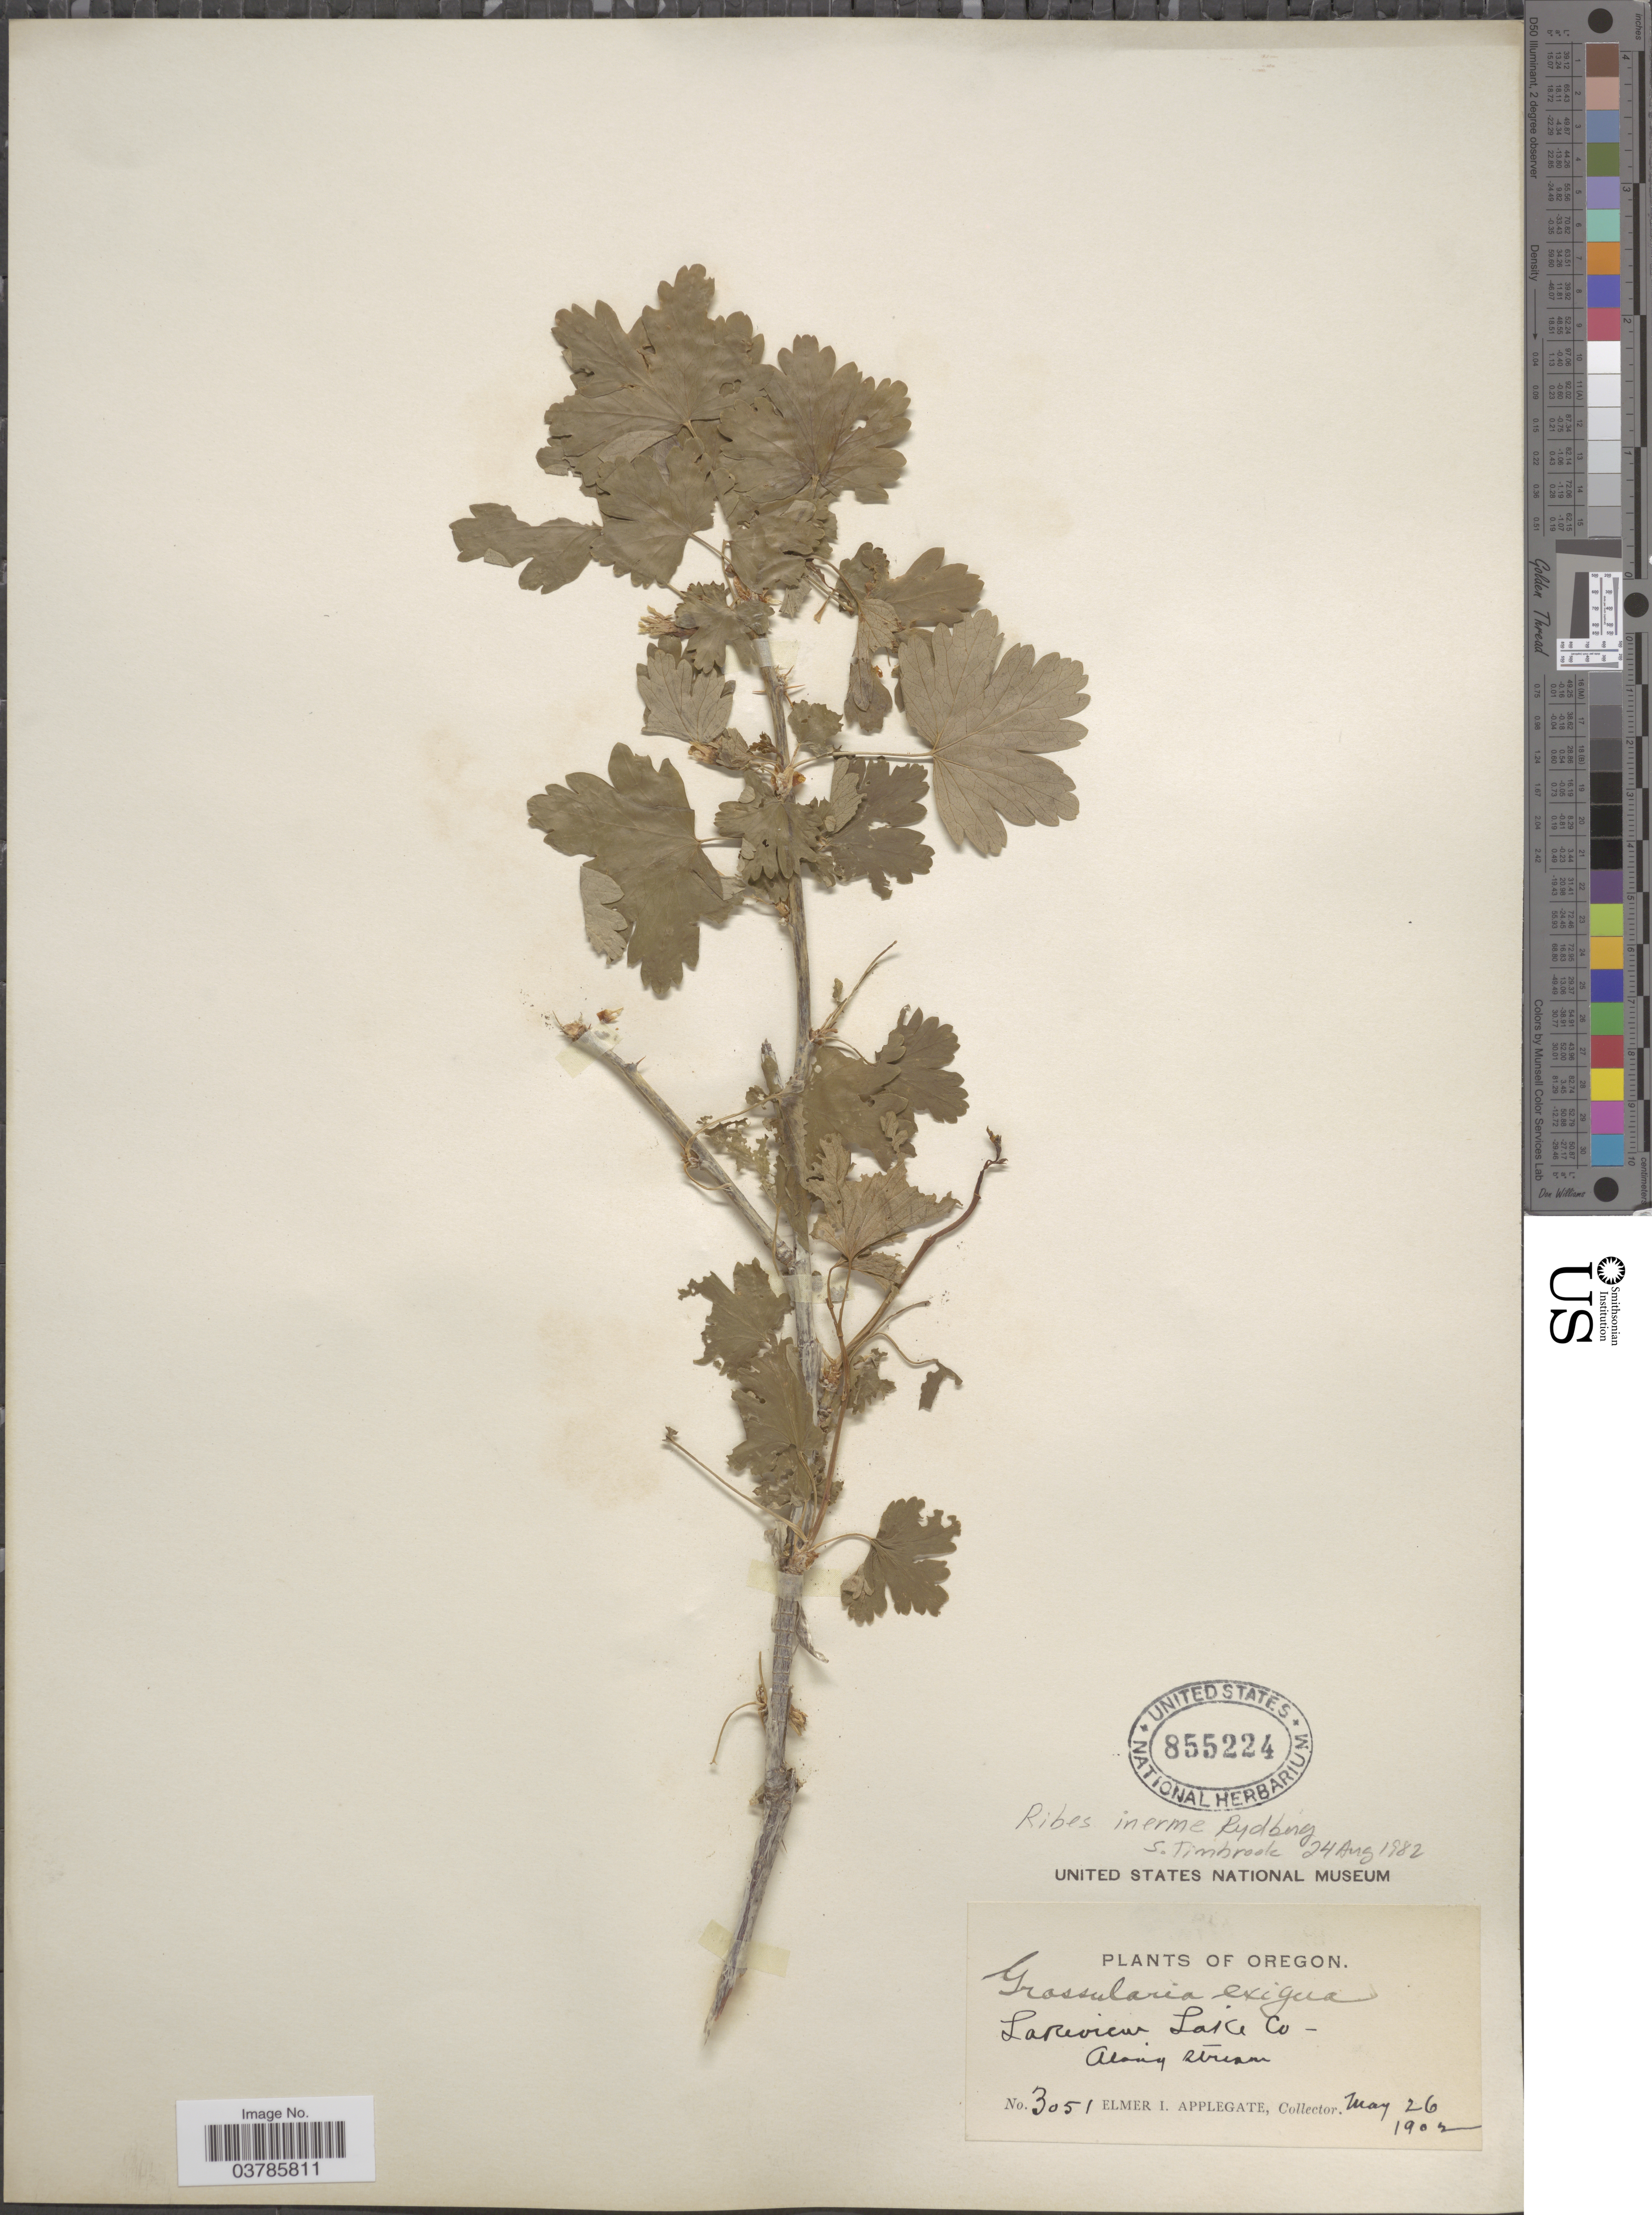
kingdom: Plantae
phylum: Tracheophyta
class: Magnoliopsida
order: Saxifragales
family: Grossulariaceae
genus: Ribes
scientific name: Ribes inerme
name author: Rydb.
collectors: E. I. Applegate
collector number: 3051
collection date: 1903-05-26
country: United States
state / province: Oregon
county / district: Lake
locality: Lakeview Lake Co. Along stream.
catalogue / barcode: US 855224